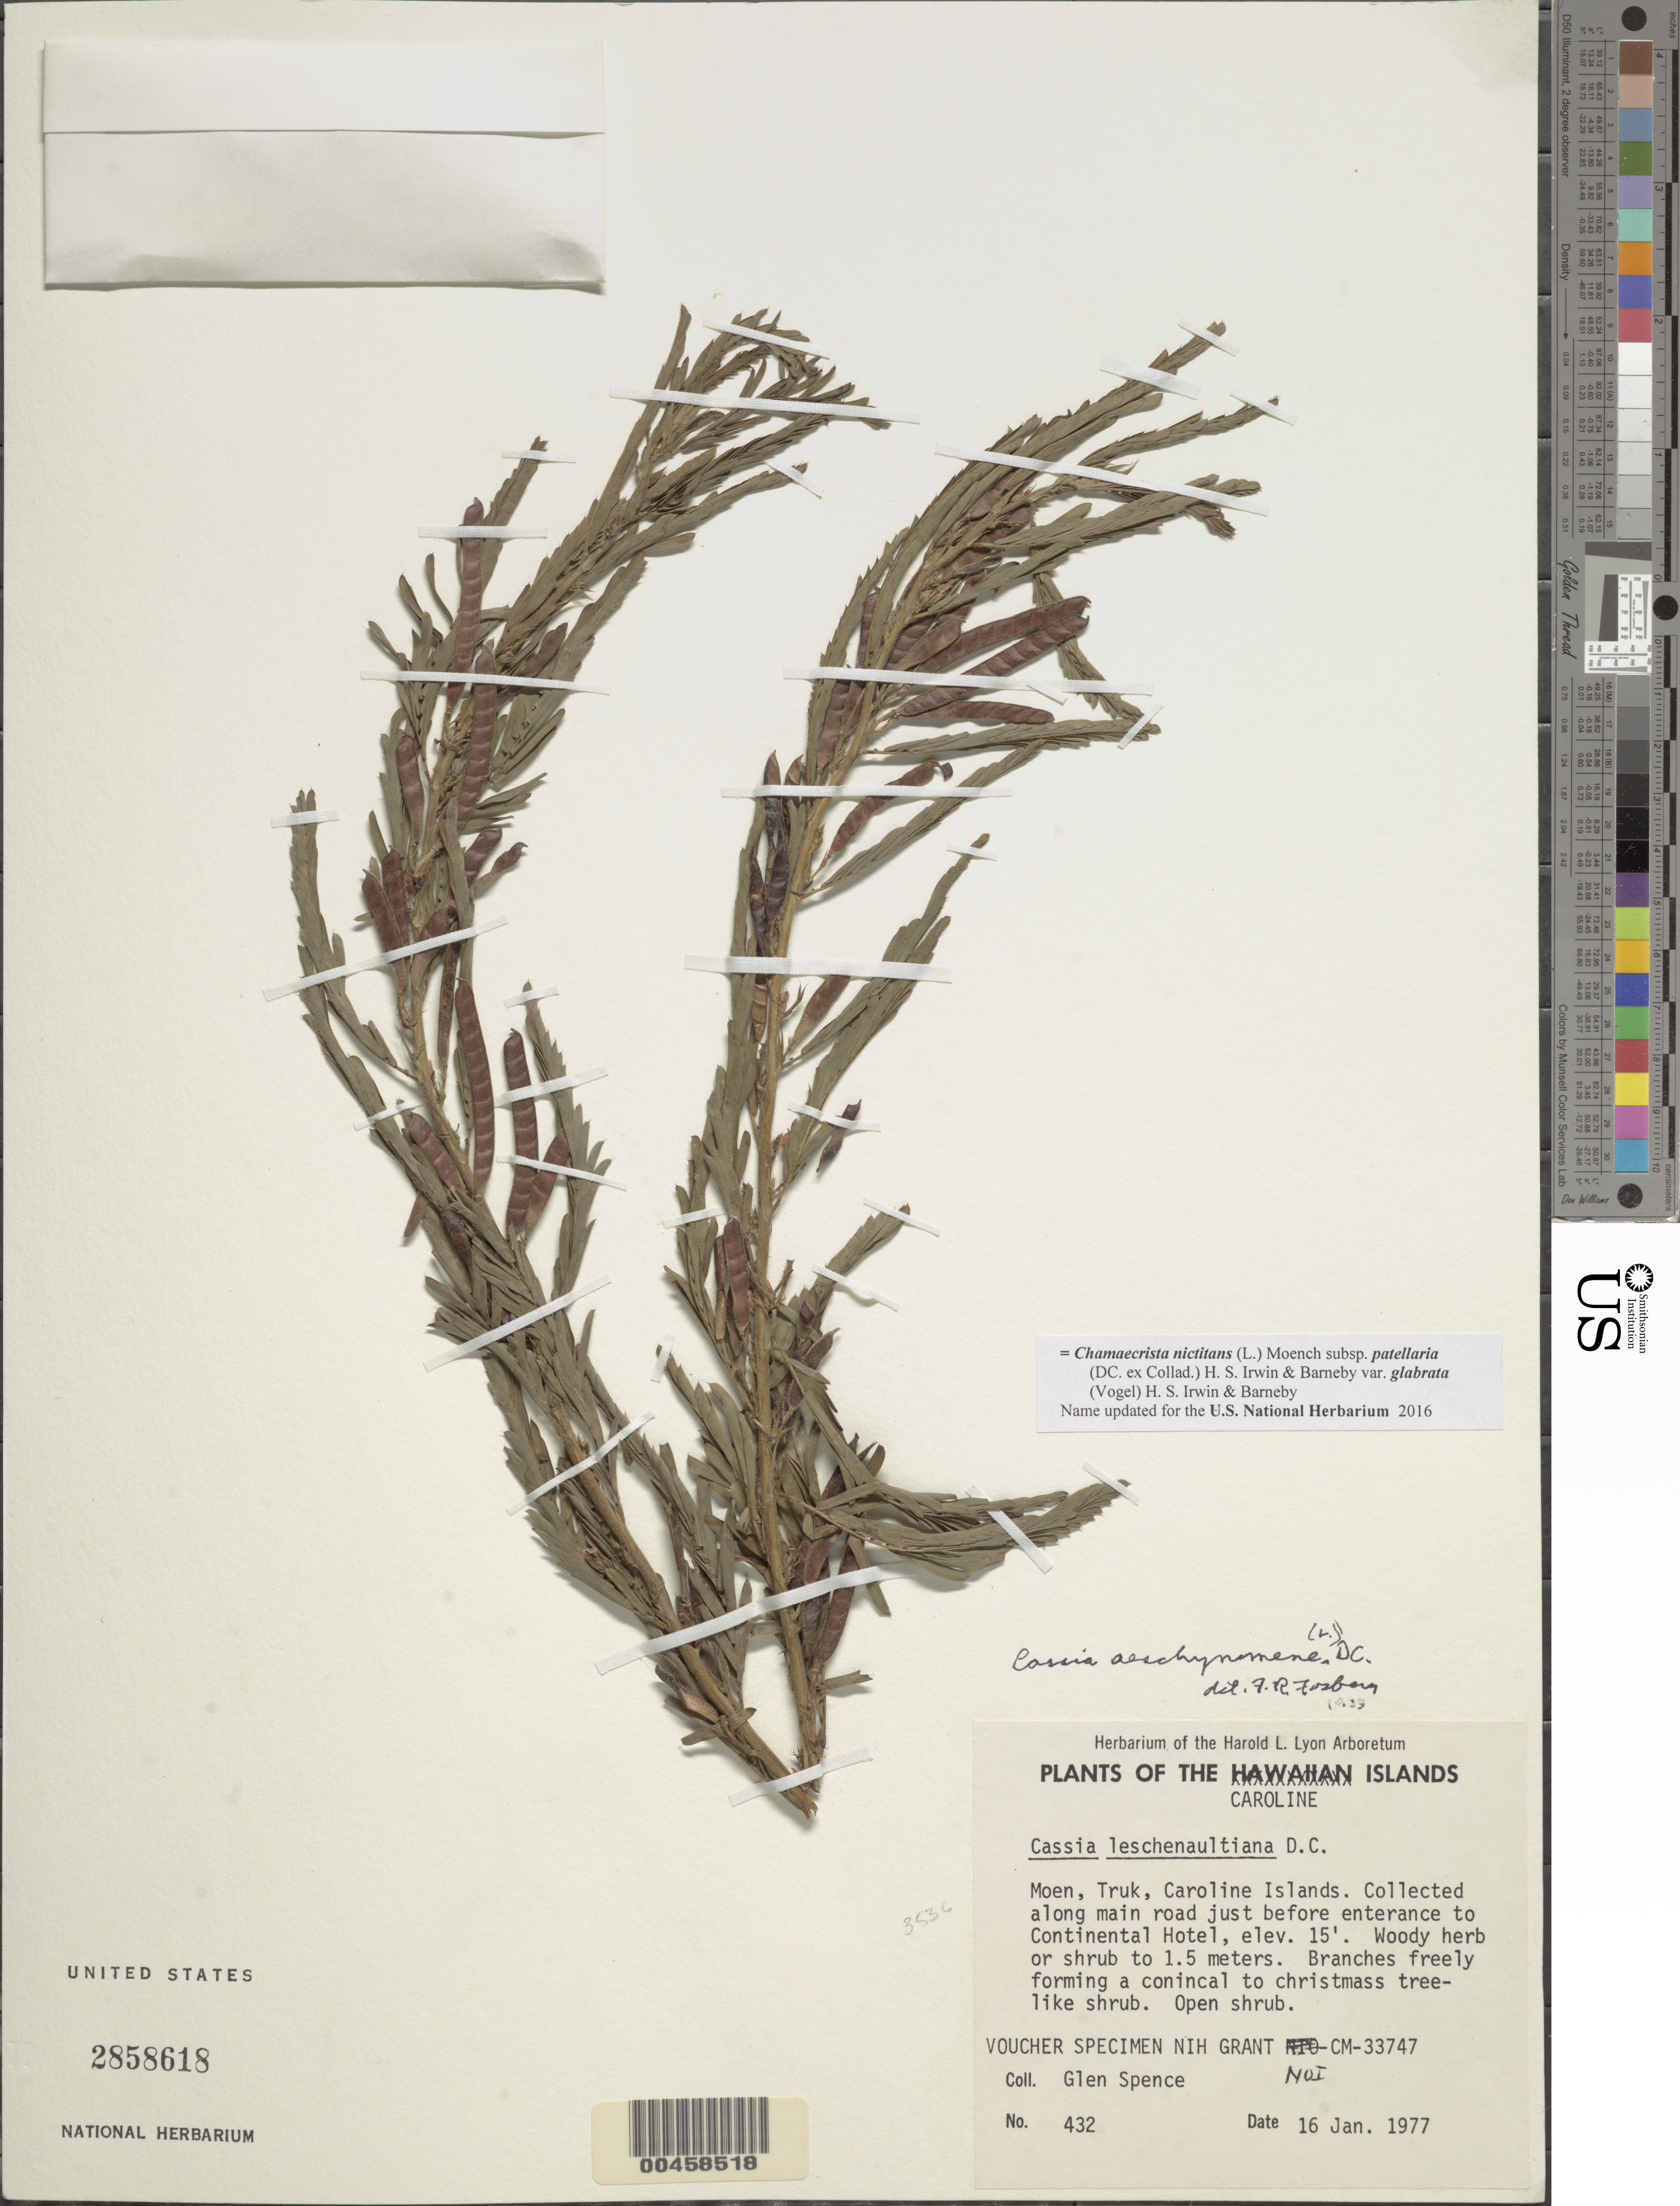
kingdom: Plantae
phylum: Tracheophyta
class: Magnoliopsida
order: Fabales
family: Fabaceae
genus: Chamaecrista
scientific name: Chamaecrista nictitans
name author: (L.) Moench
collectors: G. Spence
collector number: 432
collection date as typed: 16 Jan 1977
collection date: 1977-01-16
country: Micronesia, Federated States of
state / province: Truk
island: Moen [Wono]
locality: Truk is., moen, outside the continental hotel. [moen i. = weno i.]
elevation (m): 5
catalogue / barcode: US 2858618